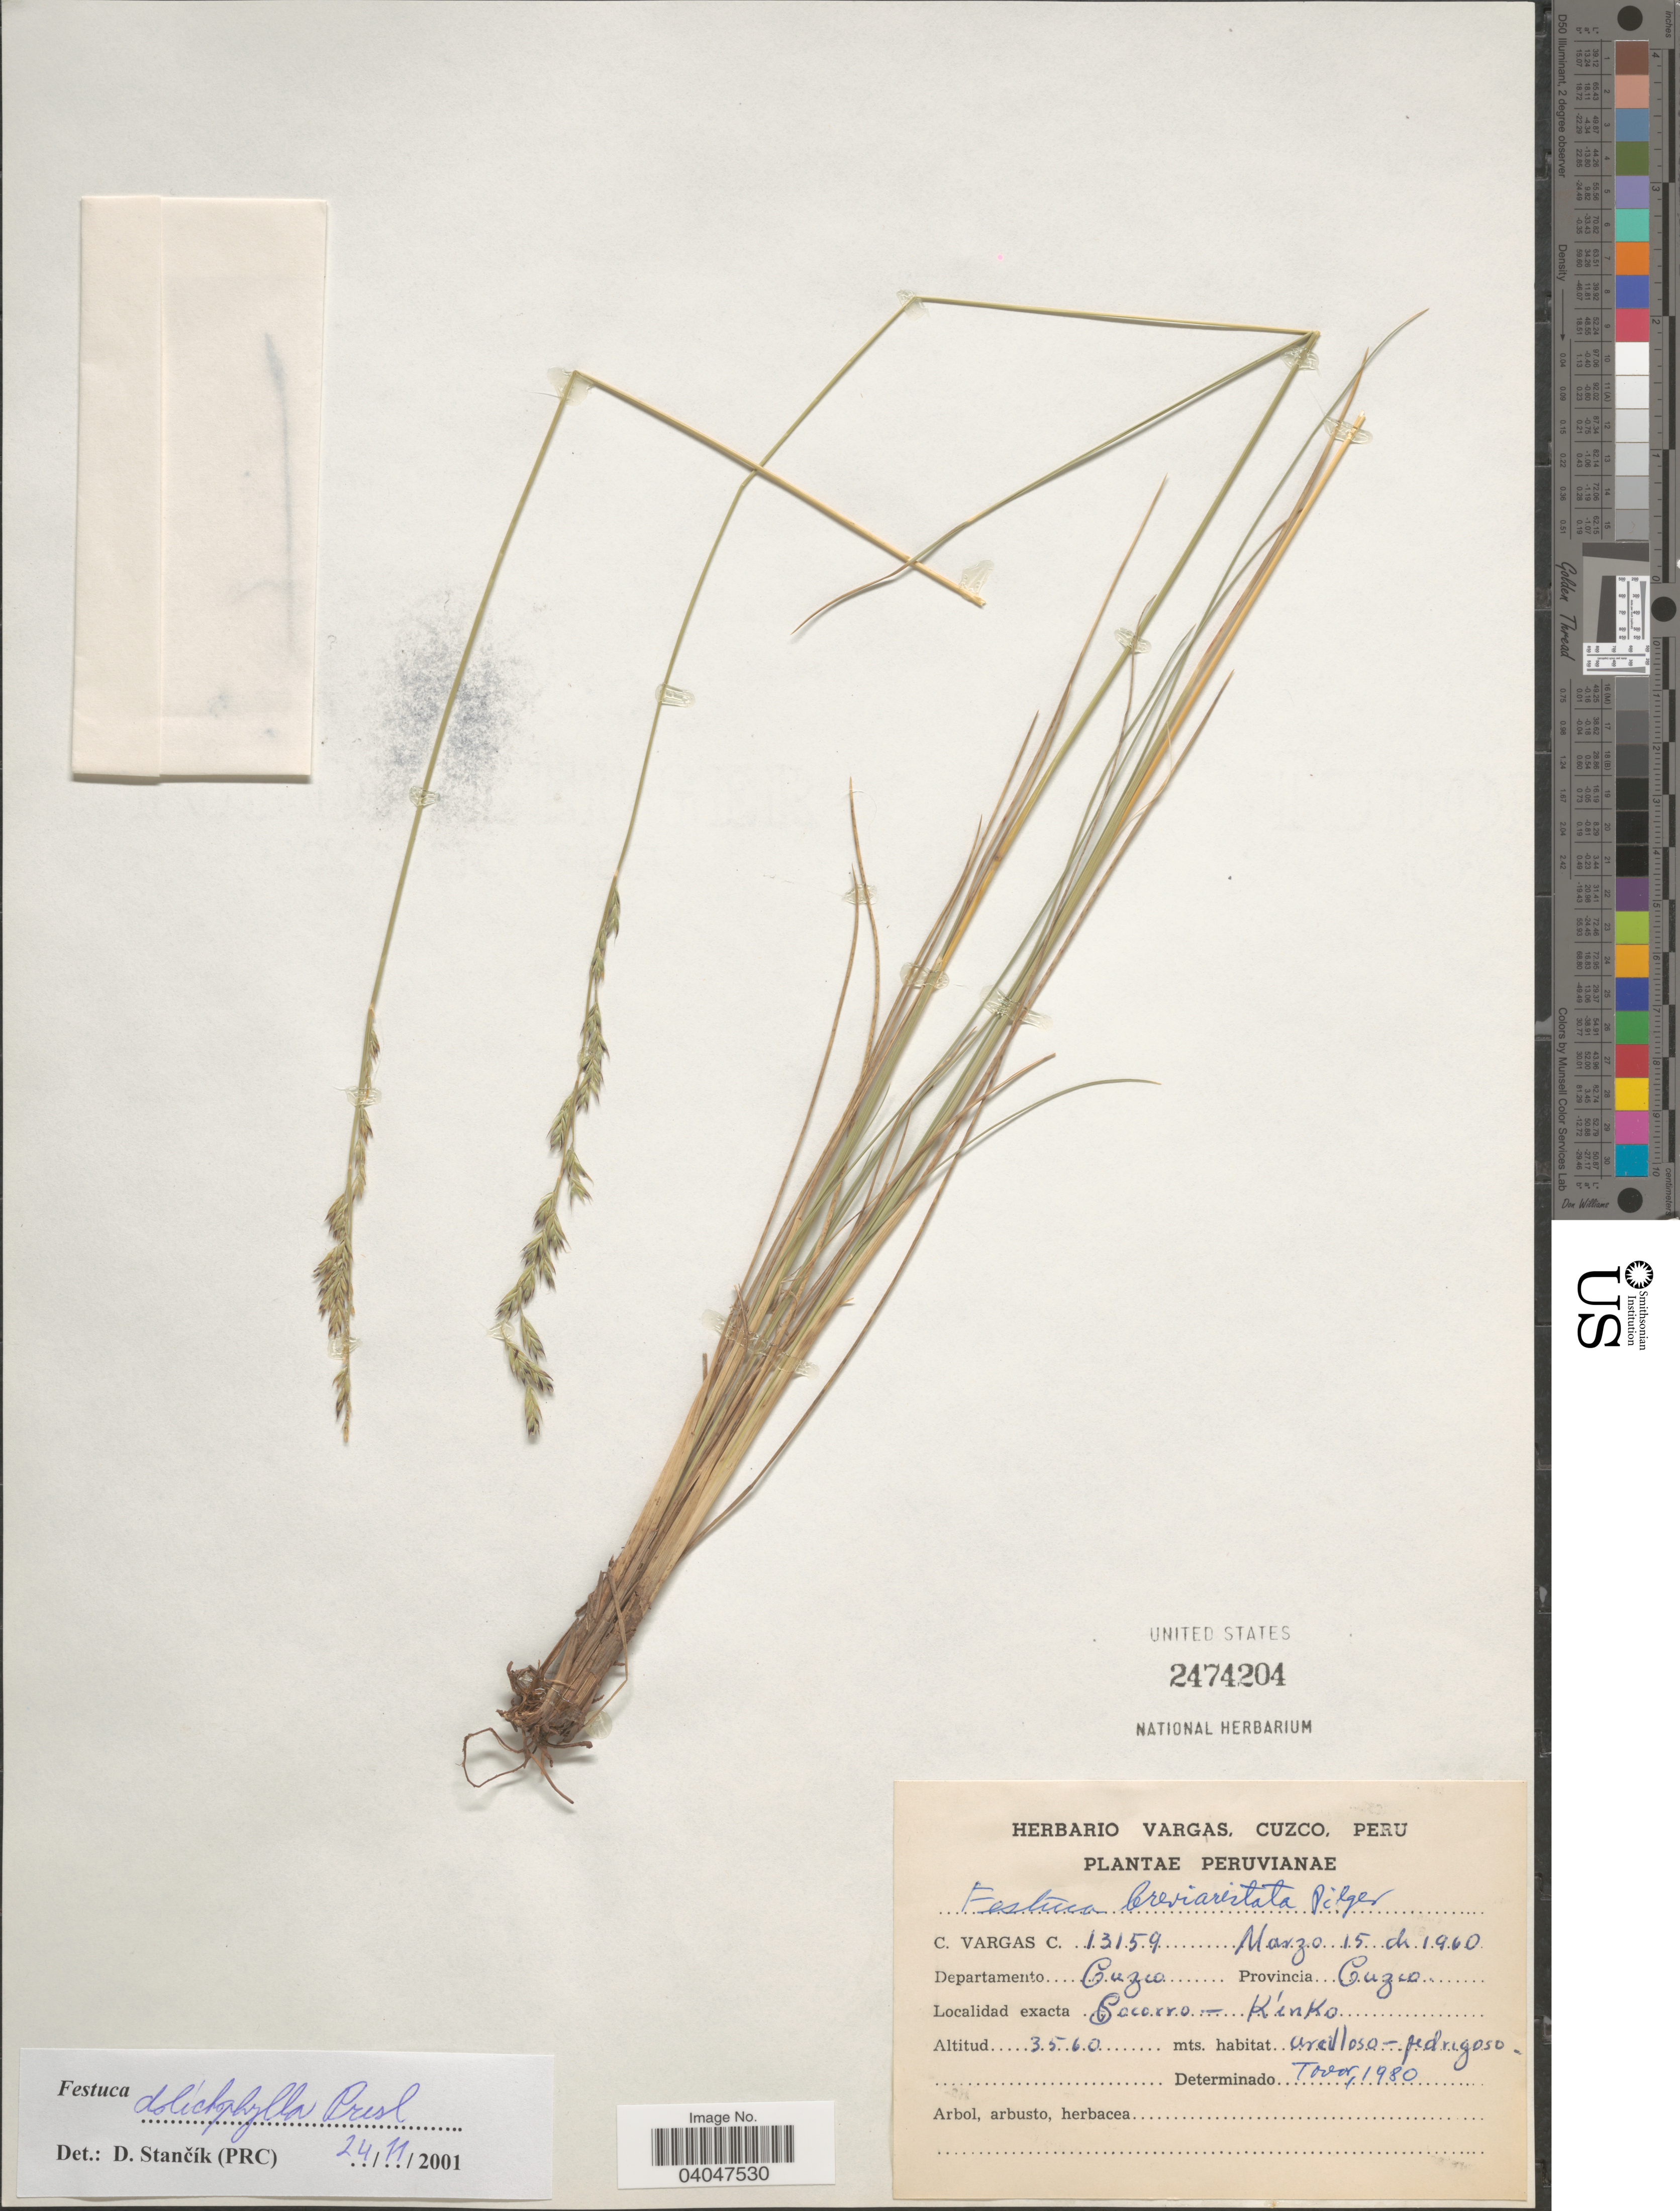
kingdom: Plantae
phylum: Tracheophyta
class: Liliopsida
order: Poales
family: Poaceae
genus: Festuca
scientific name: Festuca dolichophylla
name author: J. Presl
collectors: C. Vargas Calderón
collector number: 13159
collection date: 1960-03-15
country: Peru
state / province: Cusco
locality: Departamento Cuzco. Socorro - Kinko.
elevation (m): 3560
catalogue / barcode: US 2474204